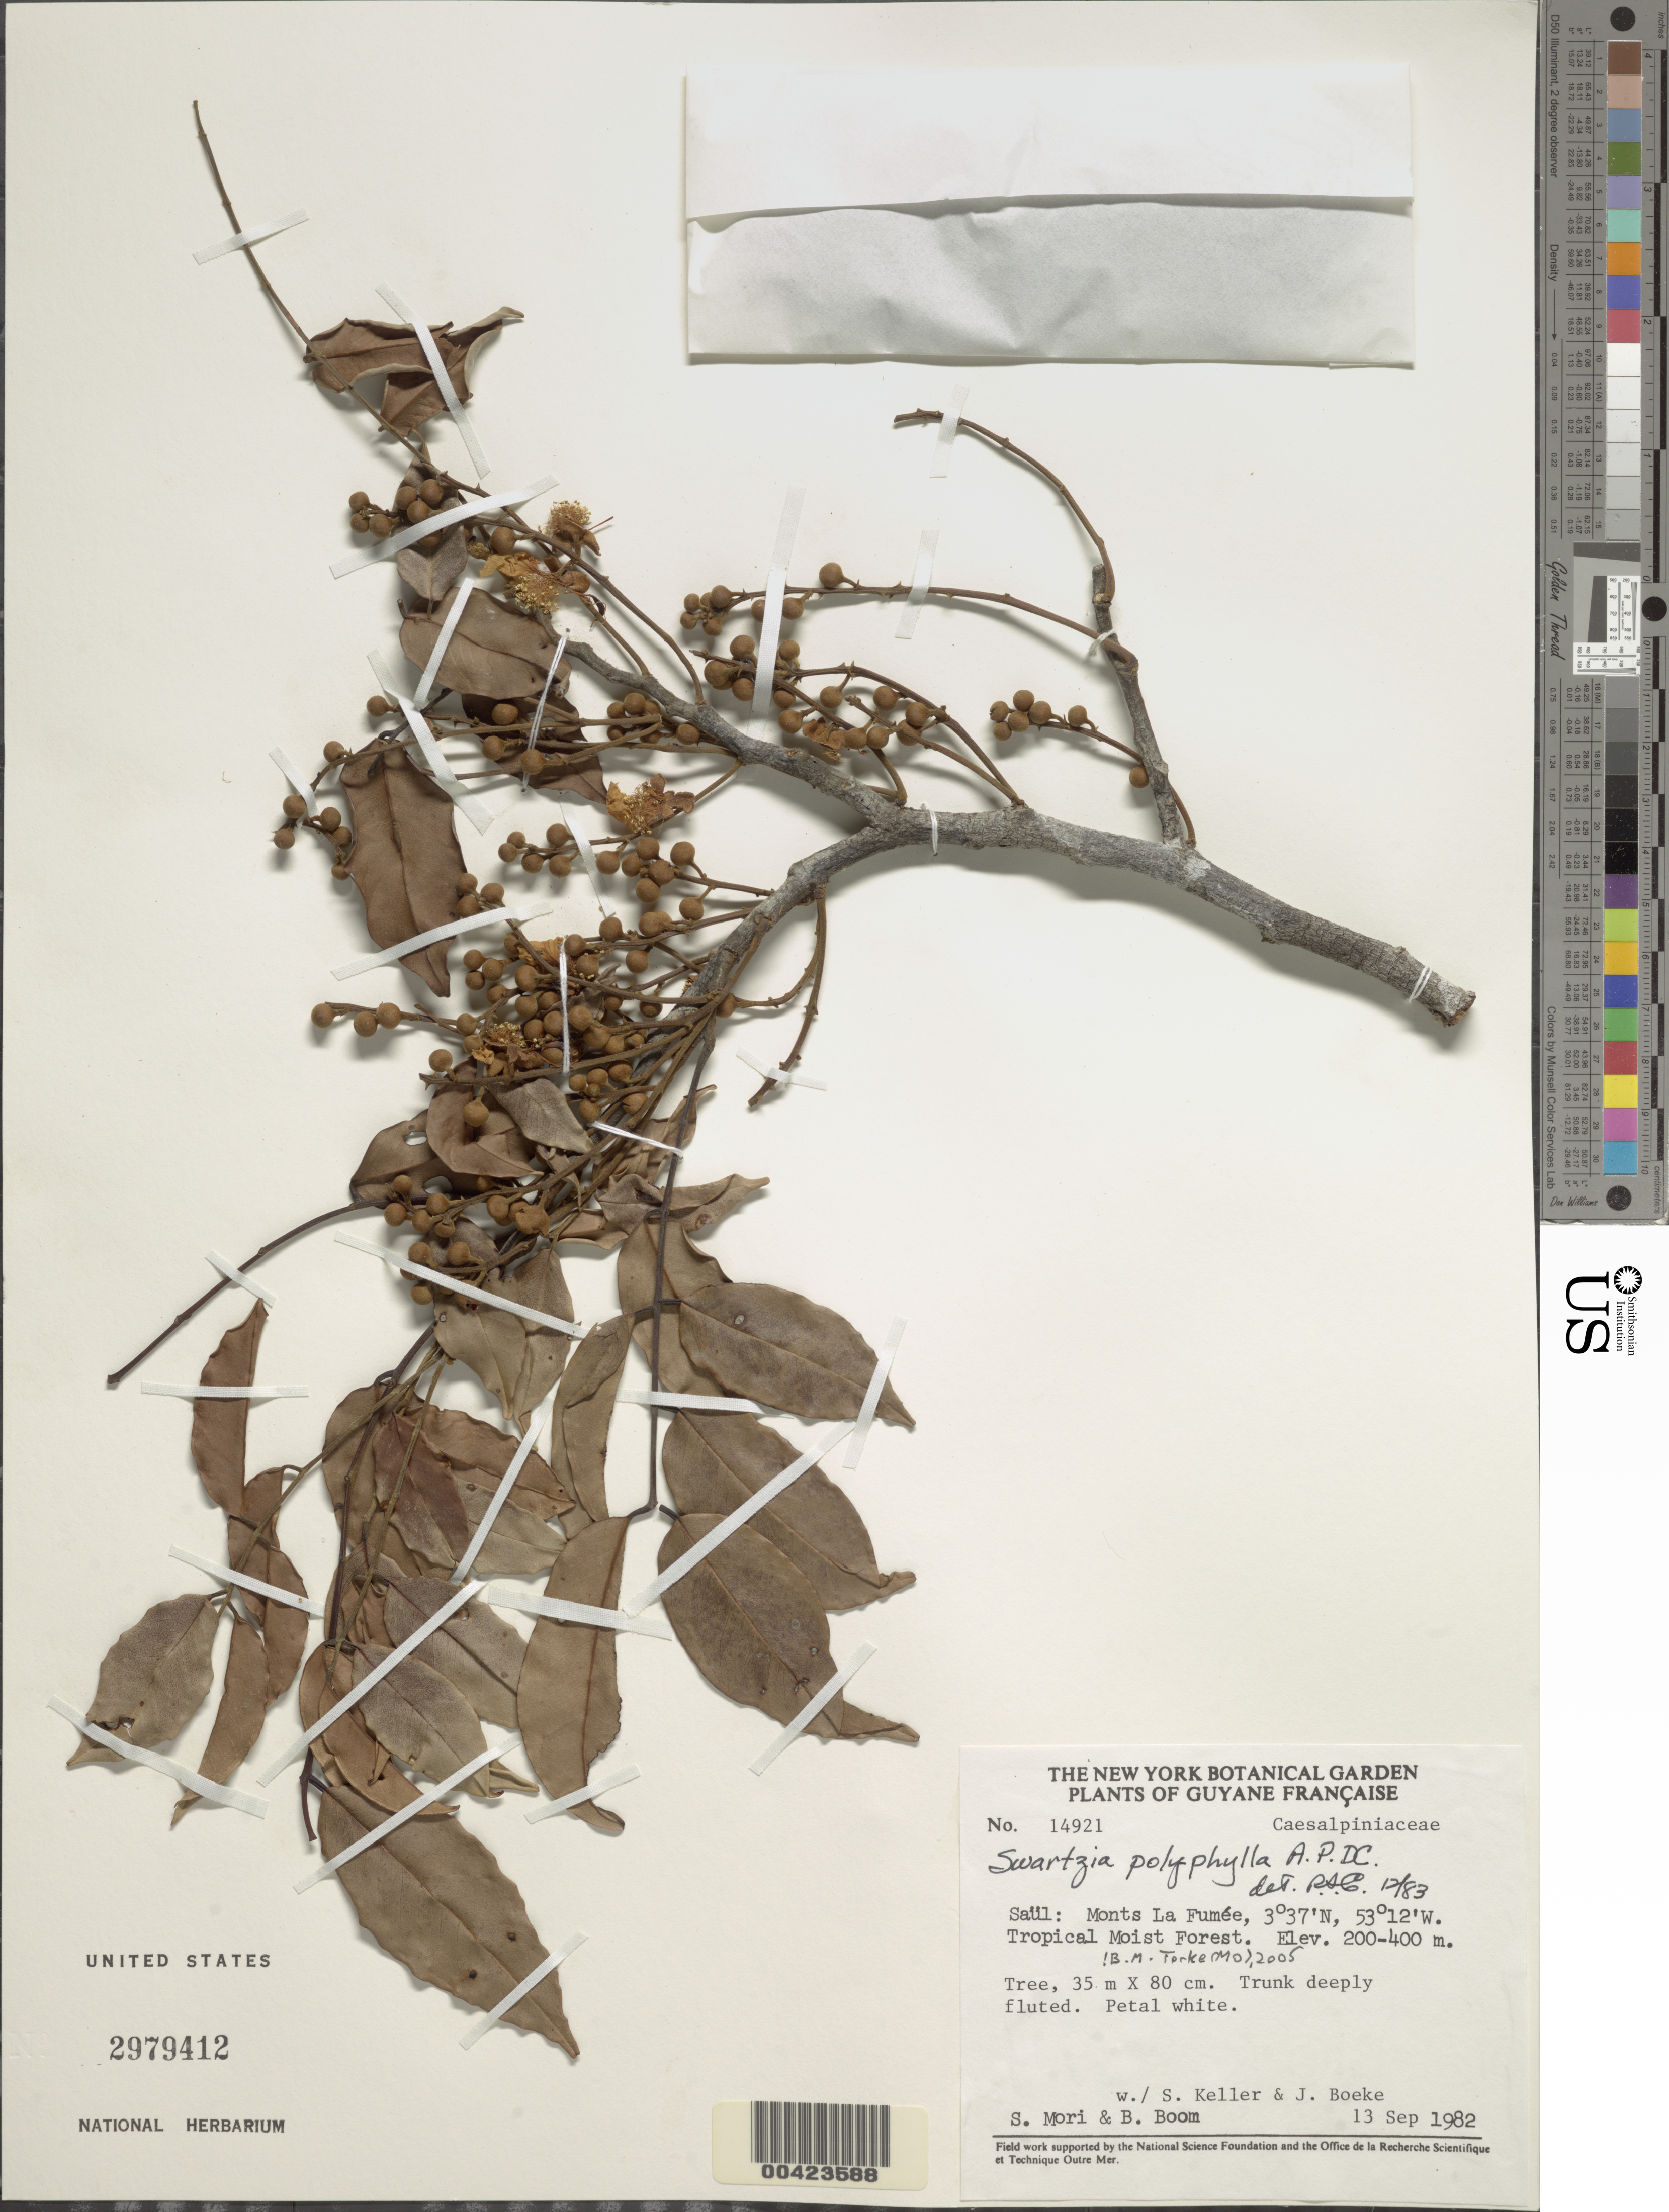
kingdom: Plantae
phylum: Tracheophyta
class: Magnoliopsida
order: Fabales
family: Fabaceae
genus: Swartzia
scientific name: Swartzia polyphylla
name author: DC.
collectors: S. Mori & B. M. Boom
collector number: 14921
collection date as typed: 13 Sep 1982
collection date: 1982-09-13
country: French Guiana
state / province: Saint-Laurent-du-Maroni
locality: Monts la fumee; saul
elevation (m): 200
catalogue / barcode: US 2979412